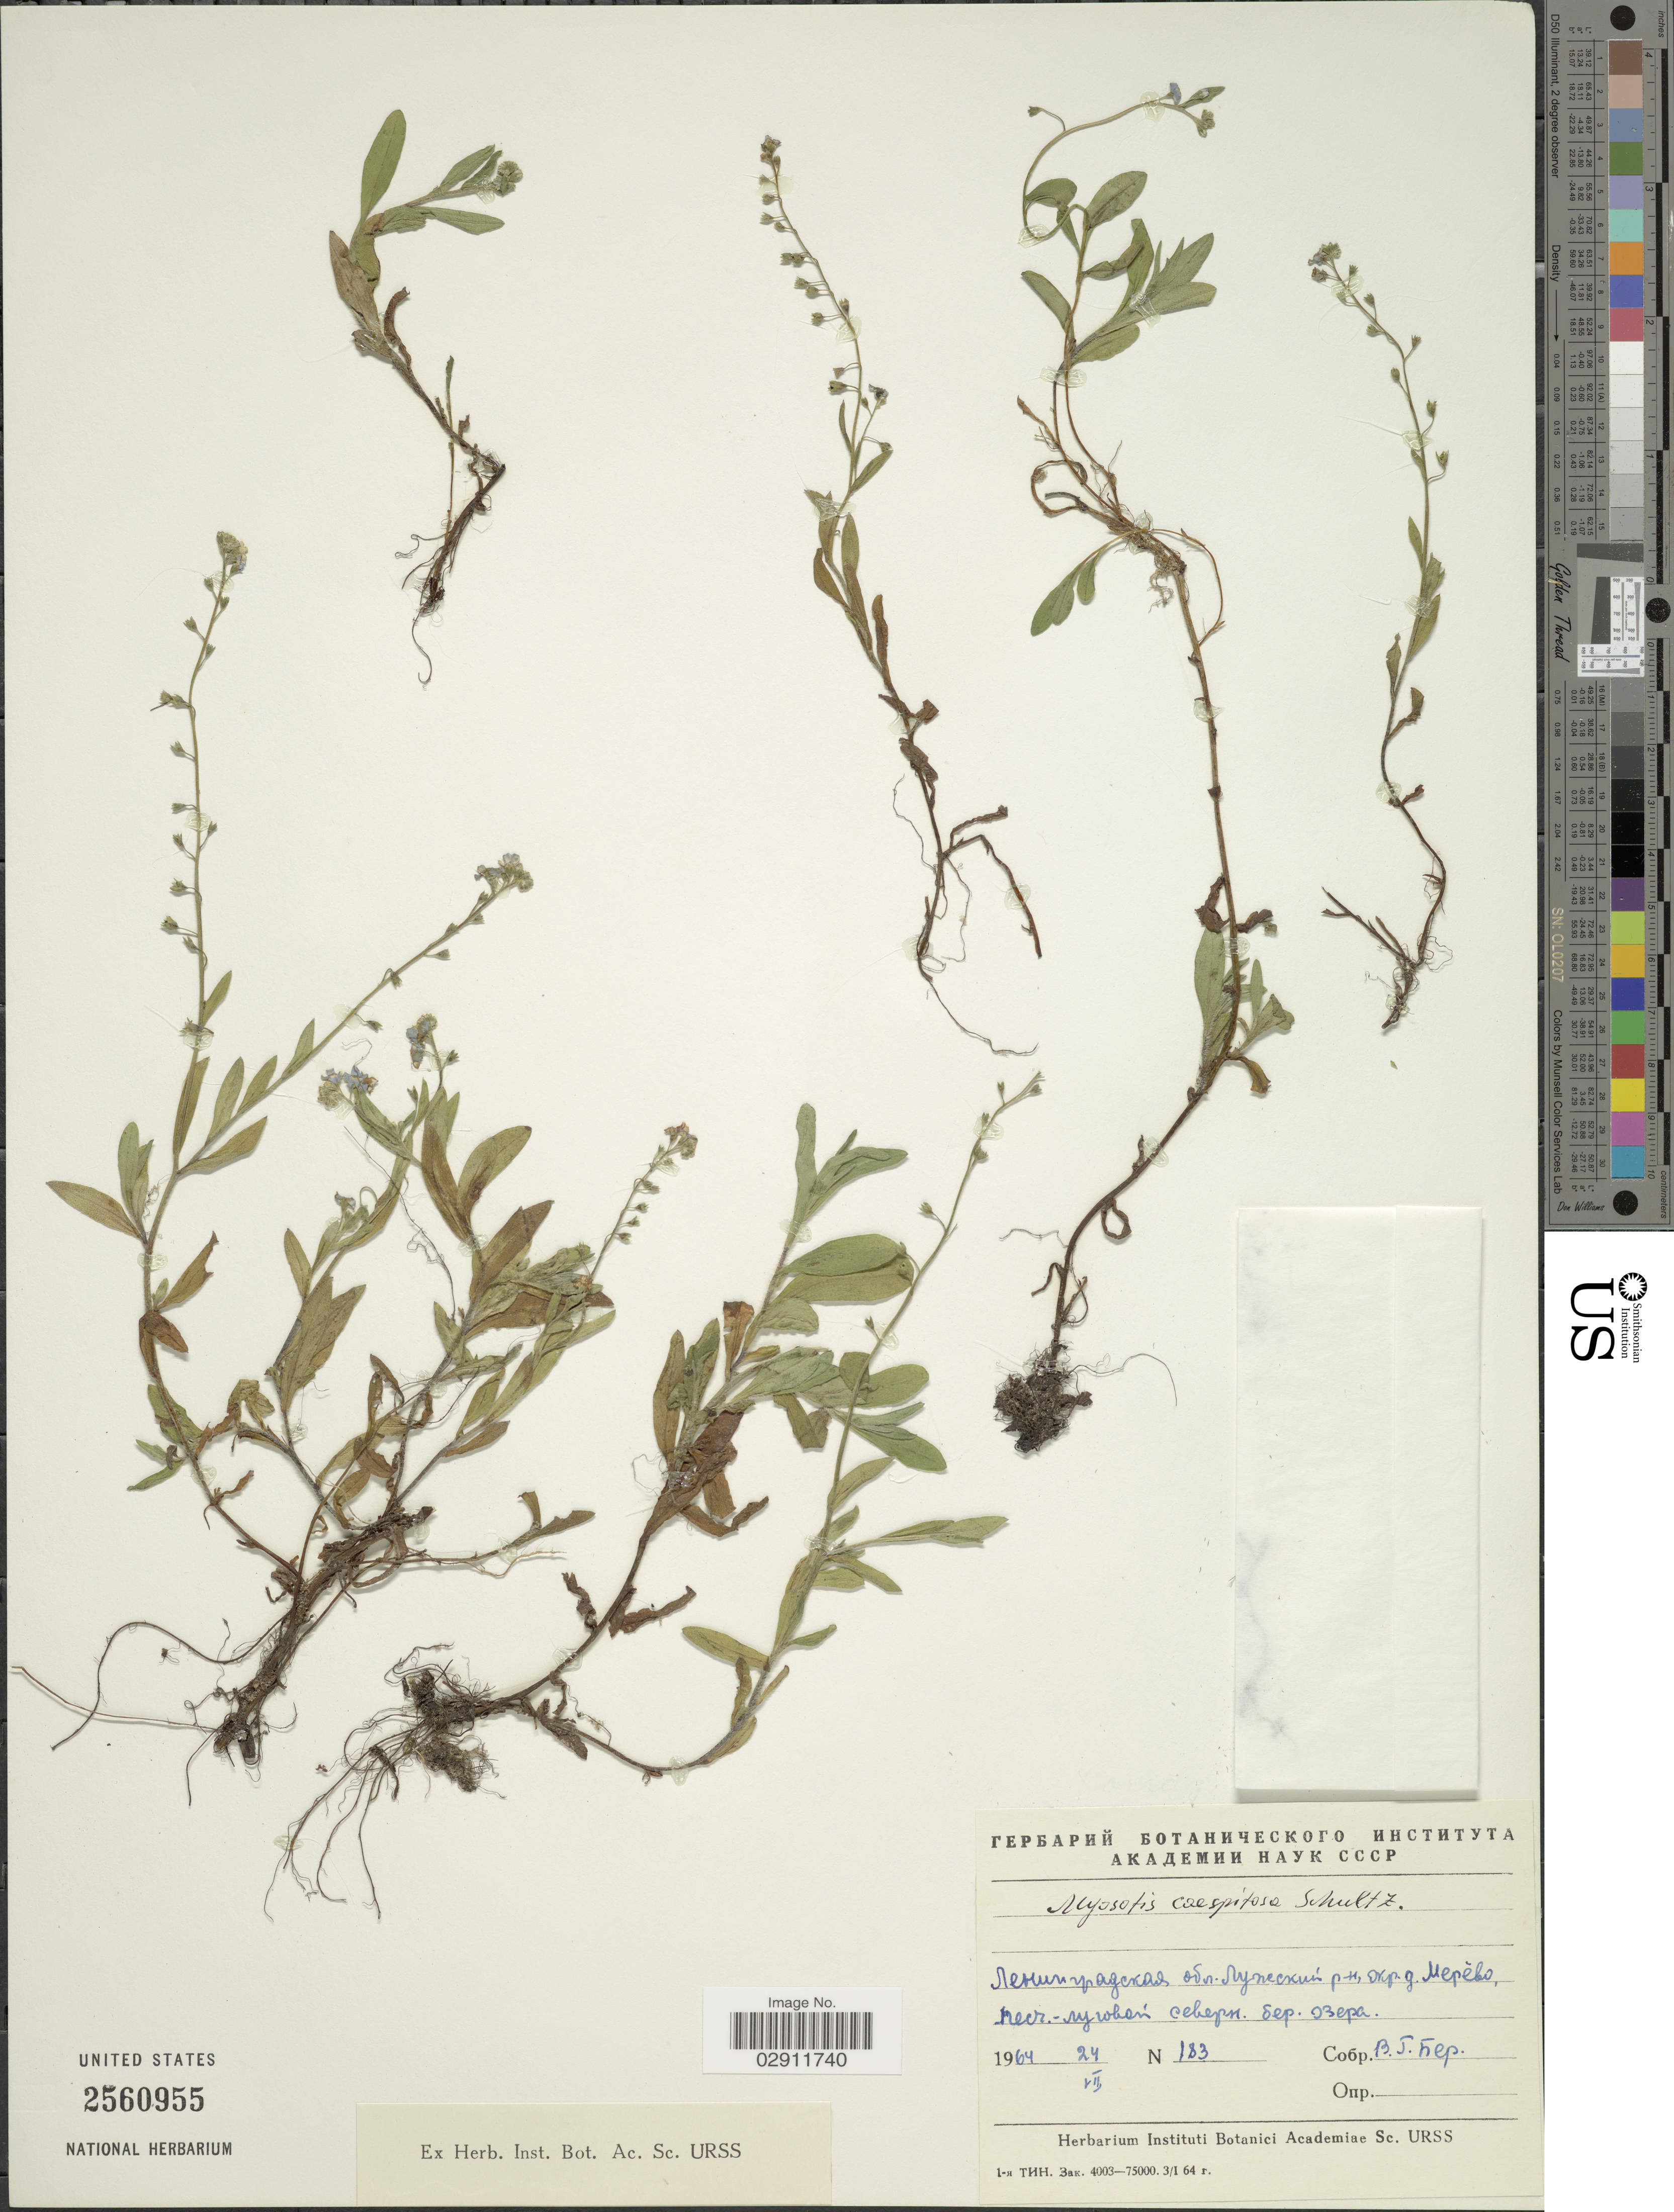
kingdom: Plantae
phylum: Tracheophyta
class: Magnoliopsida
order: Boraginales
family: Boraginaceae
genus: Myosotis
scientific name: Myosotis caespitosa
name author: Schultz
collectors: V. Per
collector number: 183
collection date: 1964-07-24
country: Russian Federation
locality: Luzhsky Rayon, vicinity of village Merevo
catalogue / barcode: US 2560955